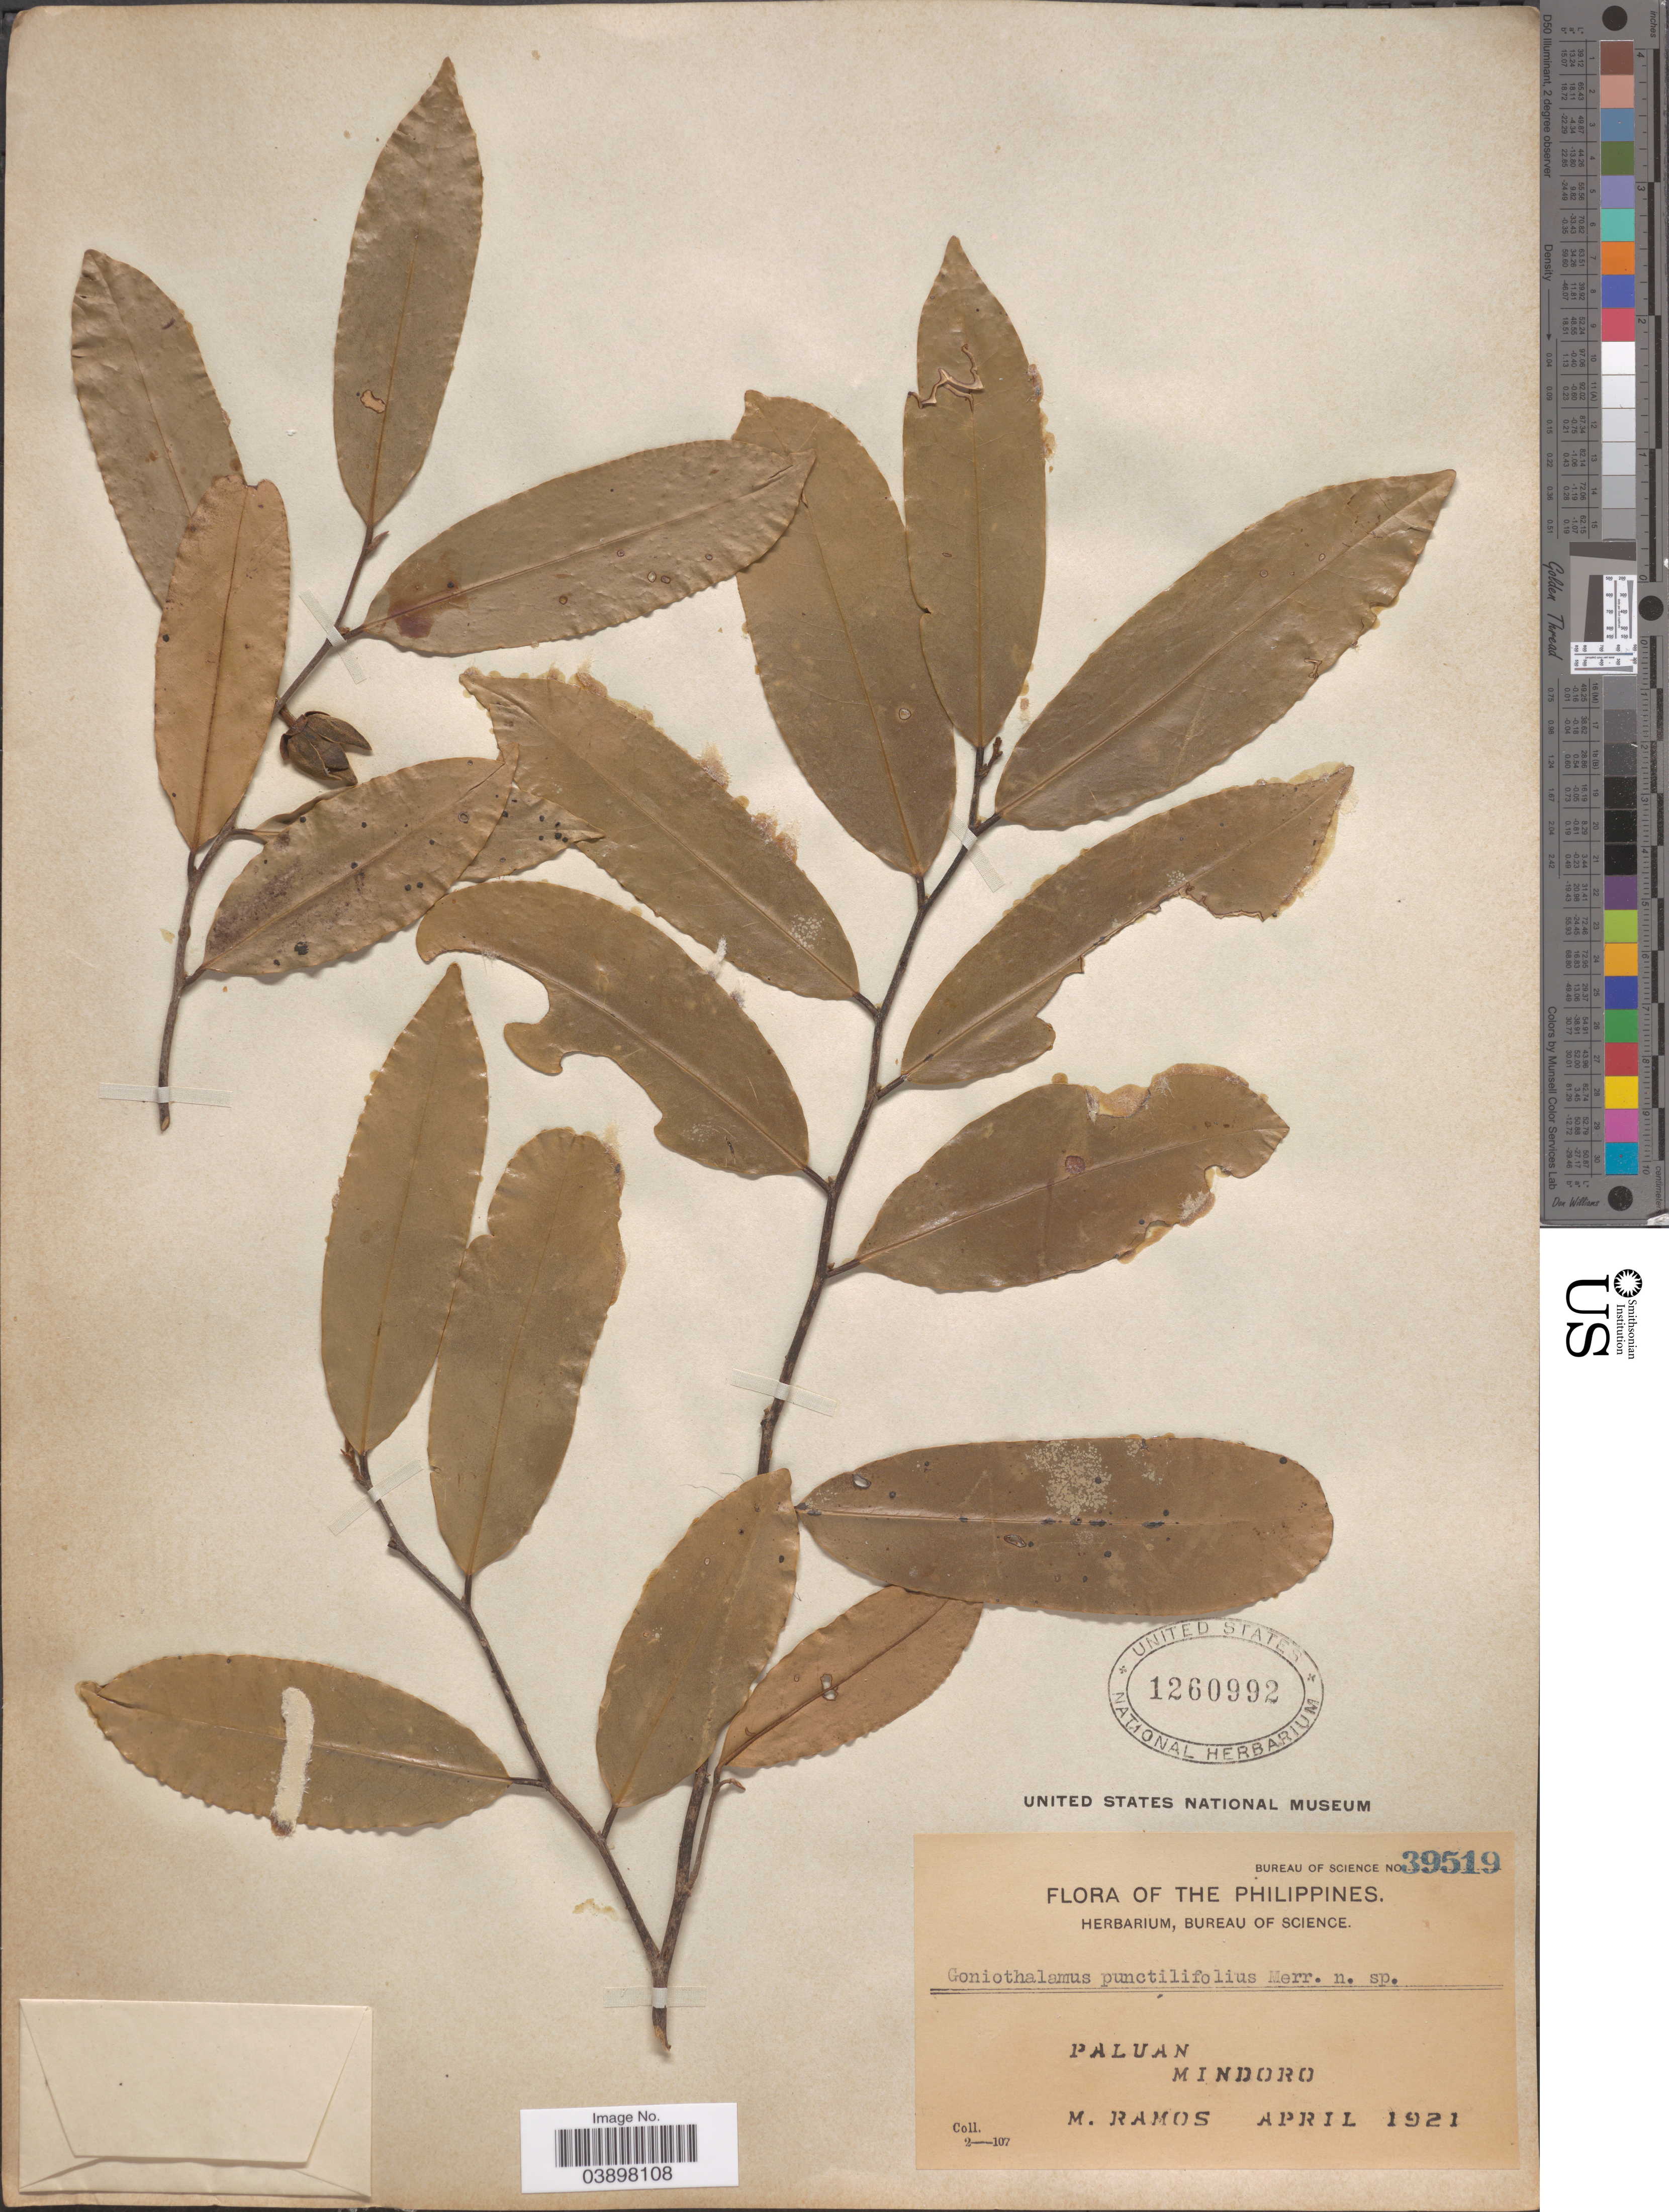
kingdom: Plantae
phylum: Tracheophyta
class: Magnoliopsida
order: Magnoliales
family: Annonaceae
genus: Goniothalamus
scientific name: Goniothalamus puncticulifolius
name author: Merr.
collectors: M. Ramos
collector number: Bureau of Science 39519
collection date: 1921-04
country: Philippines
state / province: Mimaropa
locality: Paluan, Mindoro.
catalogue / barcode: US 1260992